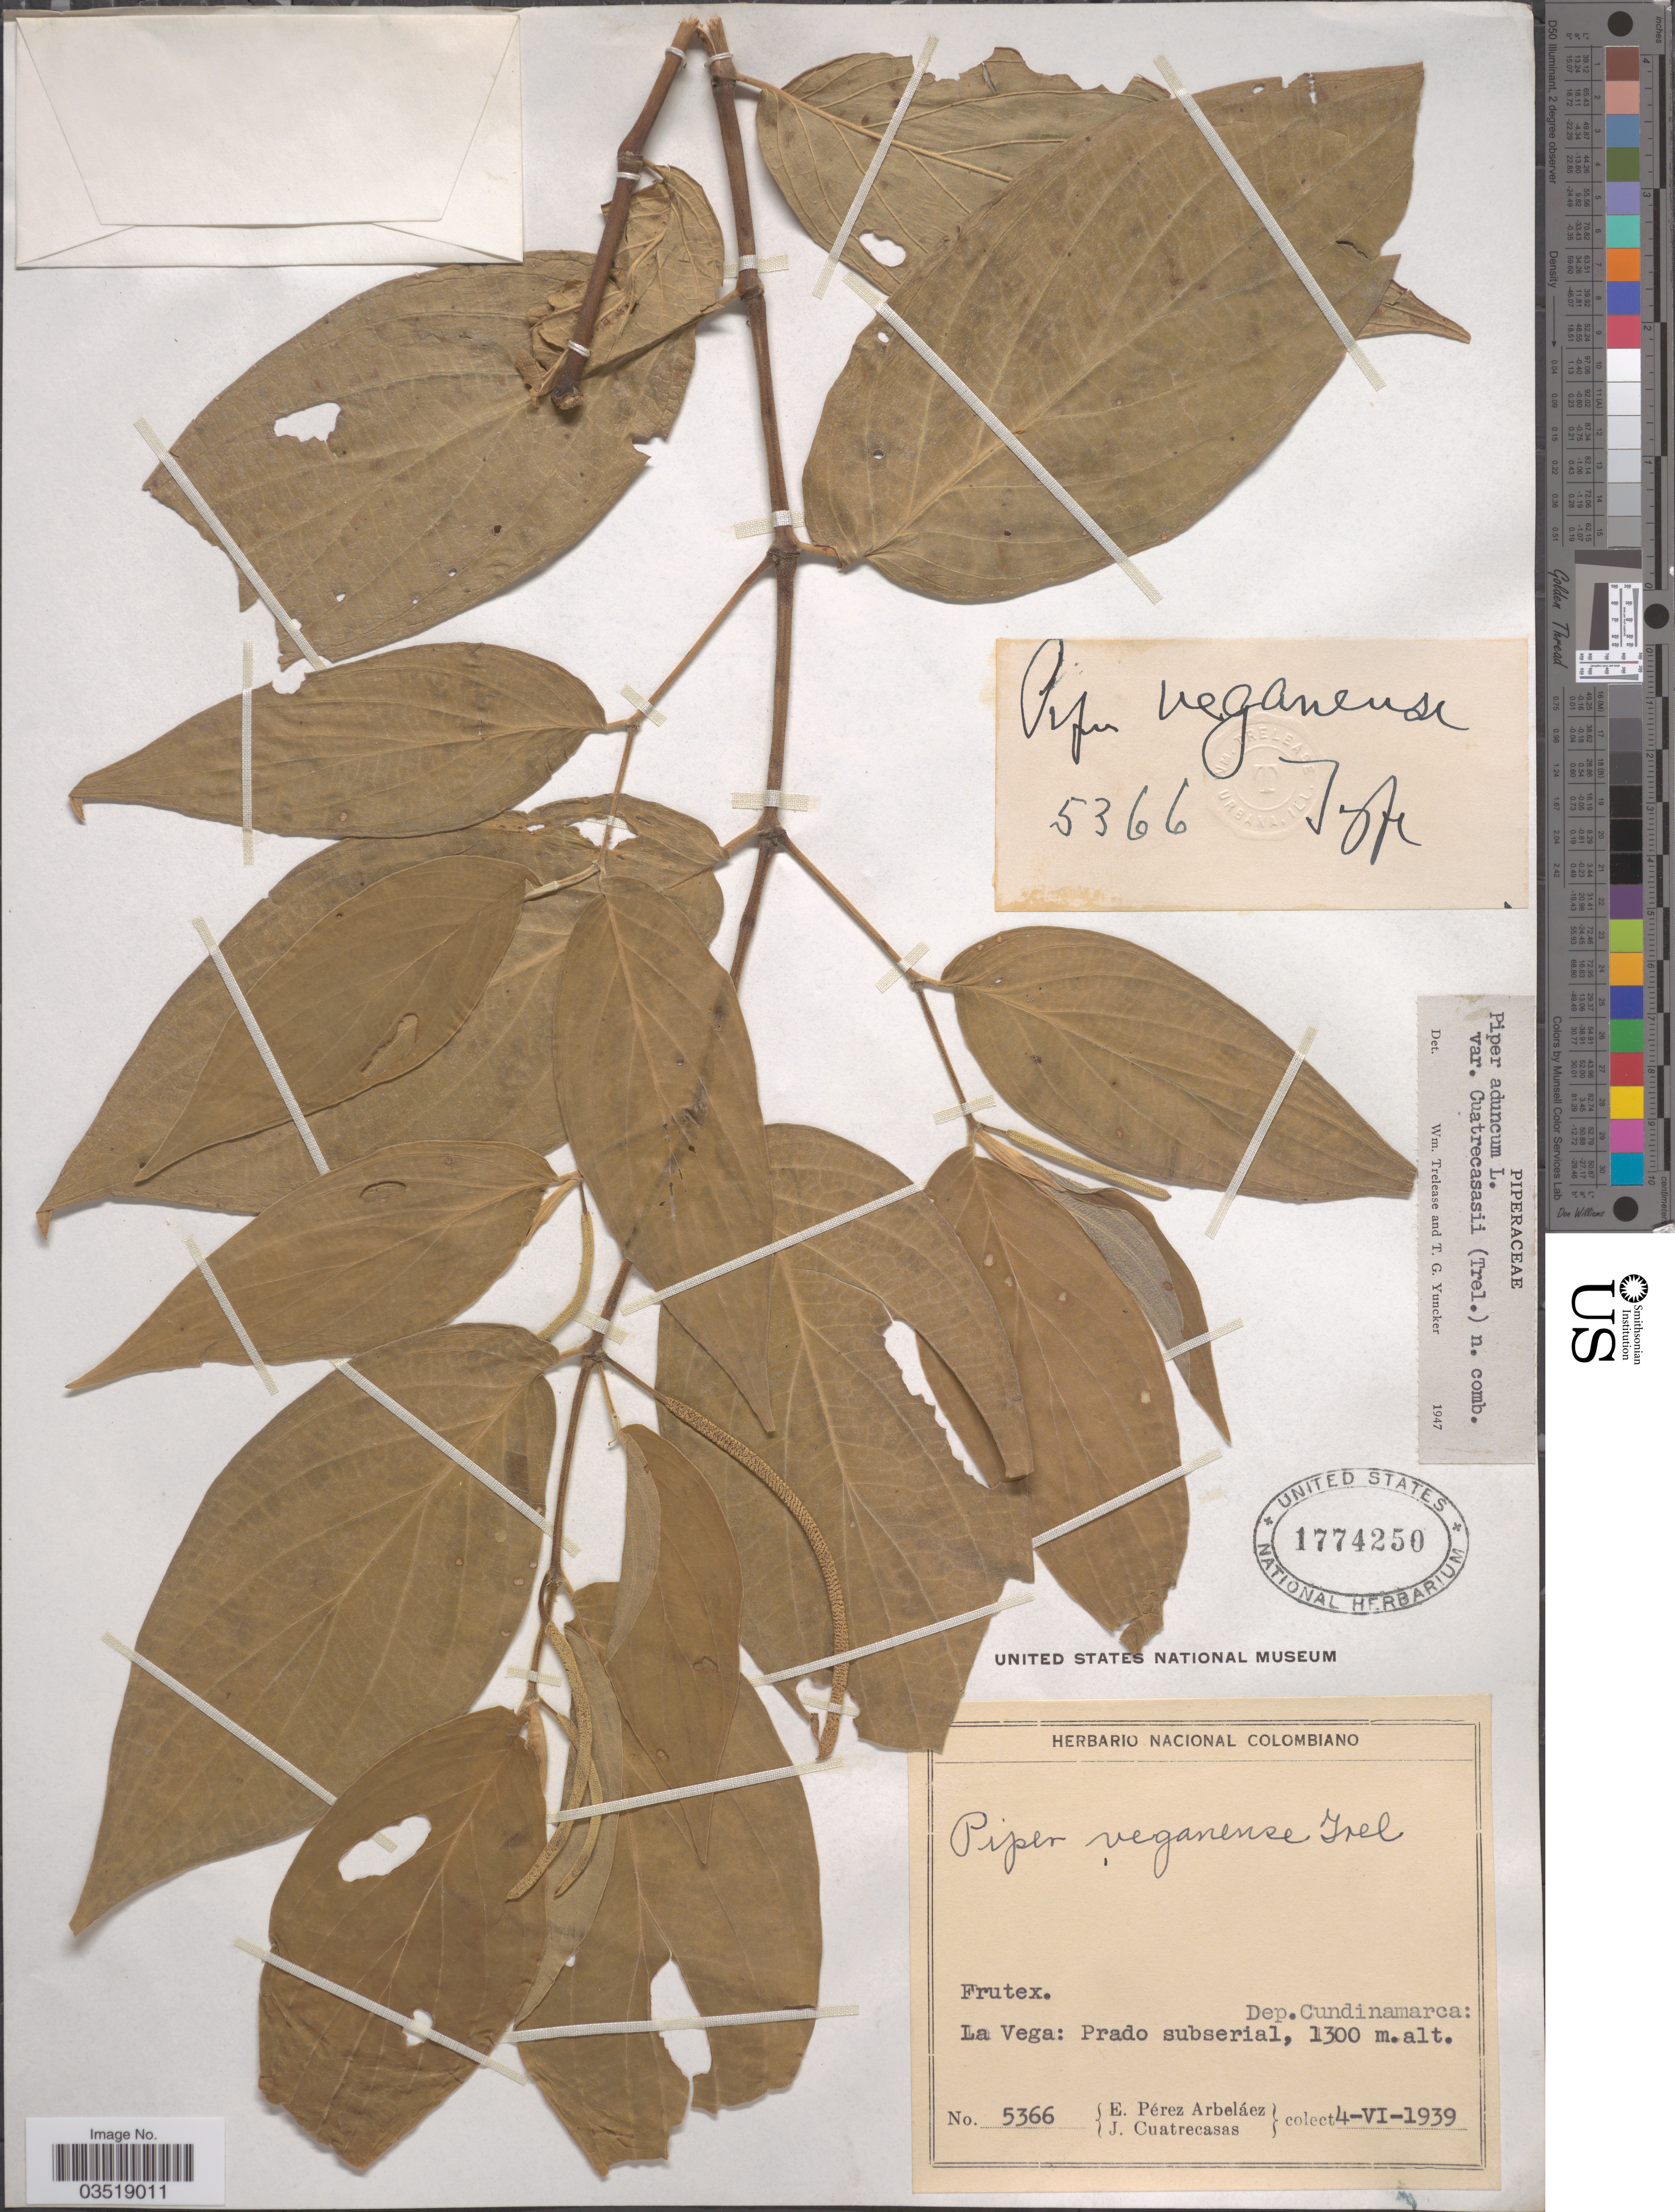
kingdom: Plantae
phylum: Tracheophyta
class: Magnoliopsida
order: Piperales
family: Piperaceae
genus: Piper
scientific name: Piper aduncum var. aduncum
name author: L.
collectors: E. Pérez Arbeláez & J. Cuatrecasas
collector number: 5366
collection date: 1939-06-04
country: Colombia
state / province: Cundinamarca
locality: La Vega: Prado subserial, Dep. Cundinamarca.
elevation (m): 1300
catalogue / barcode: US 1774250